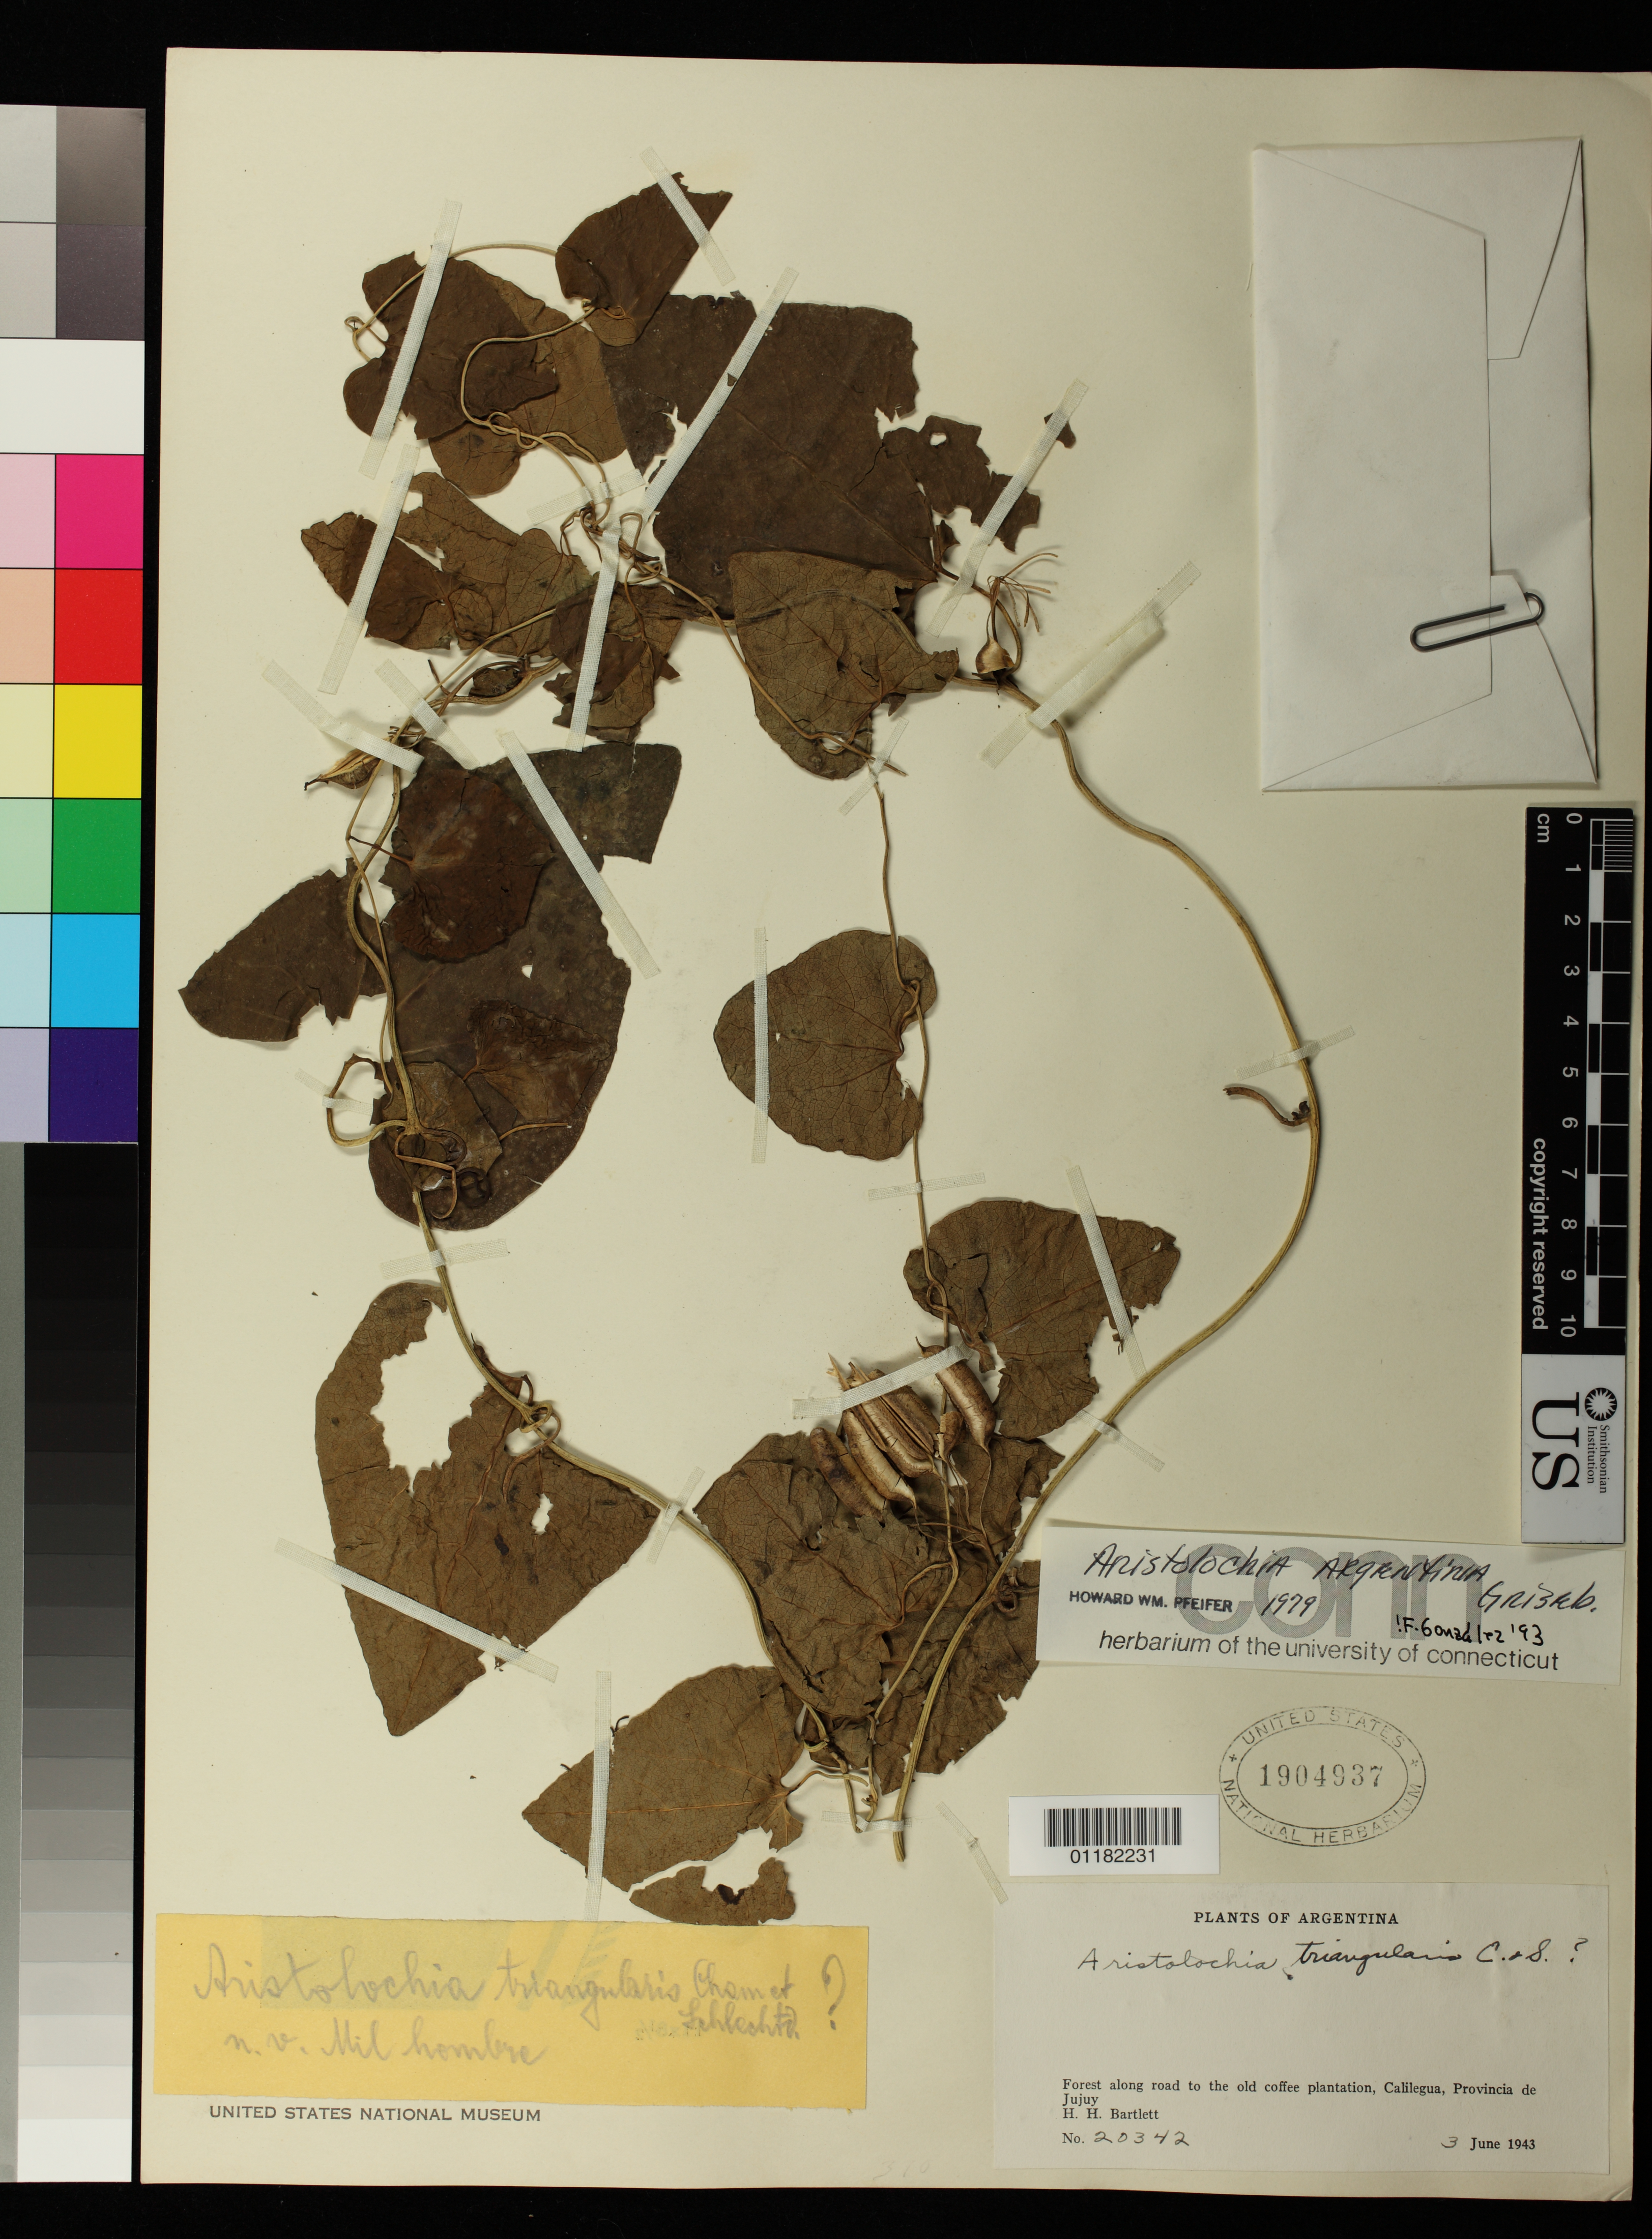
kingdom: Plantae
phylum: Tracheophyta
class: Magnoliopsida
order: Piperales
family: Aristolochiaceae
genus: Aristolochia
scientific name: Aristolochia argentina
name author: Griseb.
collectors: H. H. Bartlett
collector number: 20342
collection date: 1943-06-03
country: Argentina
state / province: Jujuy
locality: Forest along road to the old coffee plantation Calilegua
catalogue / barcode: US 1904937